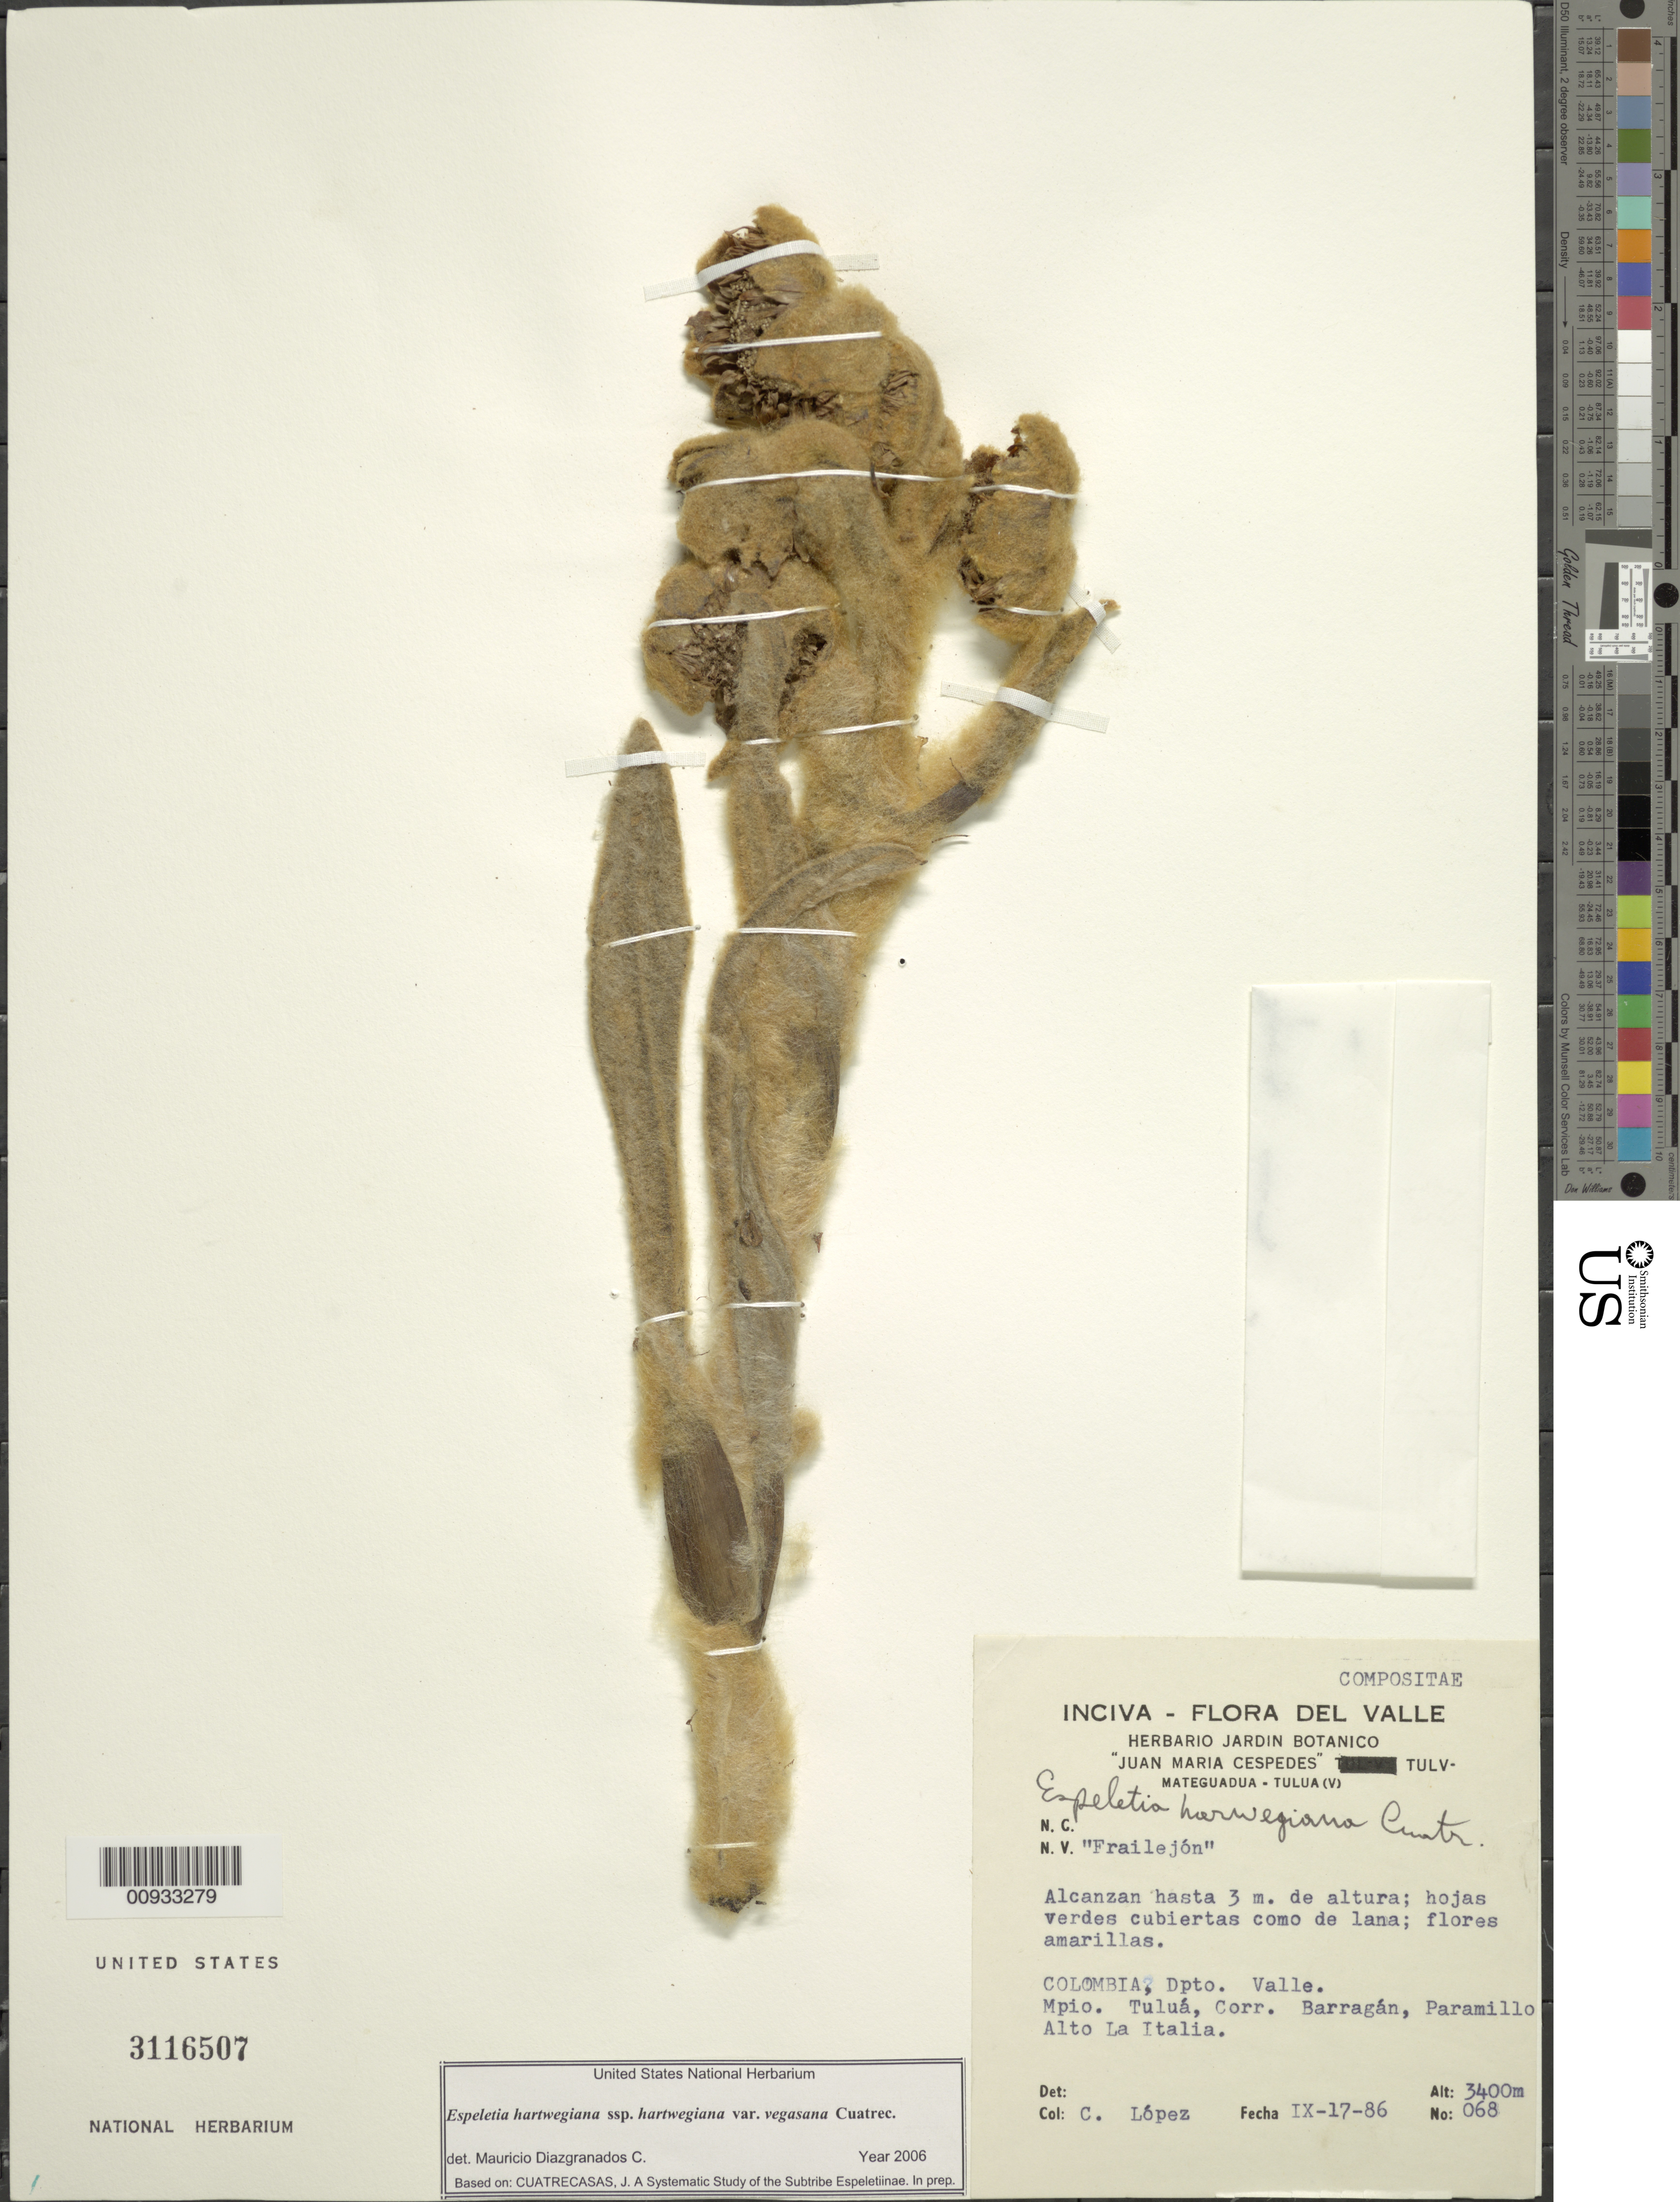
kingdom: Plantae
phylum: Tracheophyta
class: Magnoliopsida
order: Asterales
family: Asteraceae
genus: Espeletia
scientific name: Espeletia hartwegiana var. vegasana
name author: Cuatrec.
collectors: C. Lopez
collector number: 68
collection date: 1986-09-17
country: Colombia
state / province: Valle del Cauca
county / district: Tuluá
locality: Paramillo. Alto La Italia. Corregimiento de Barragán.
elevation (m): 3400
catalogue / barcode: US 3116507